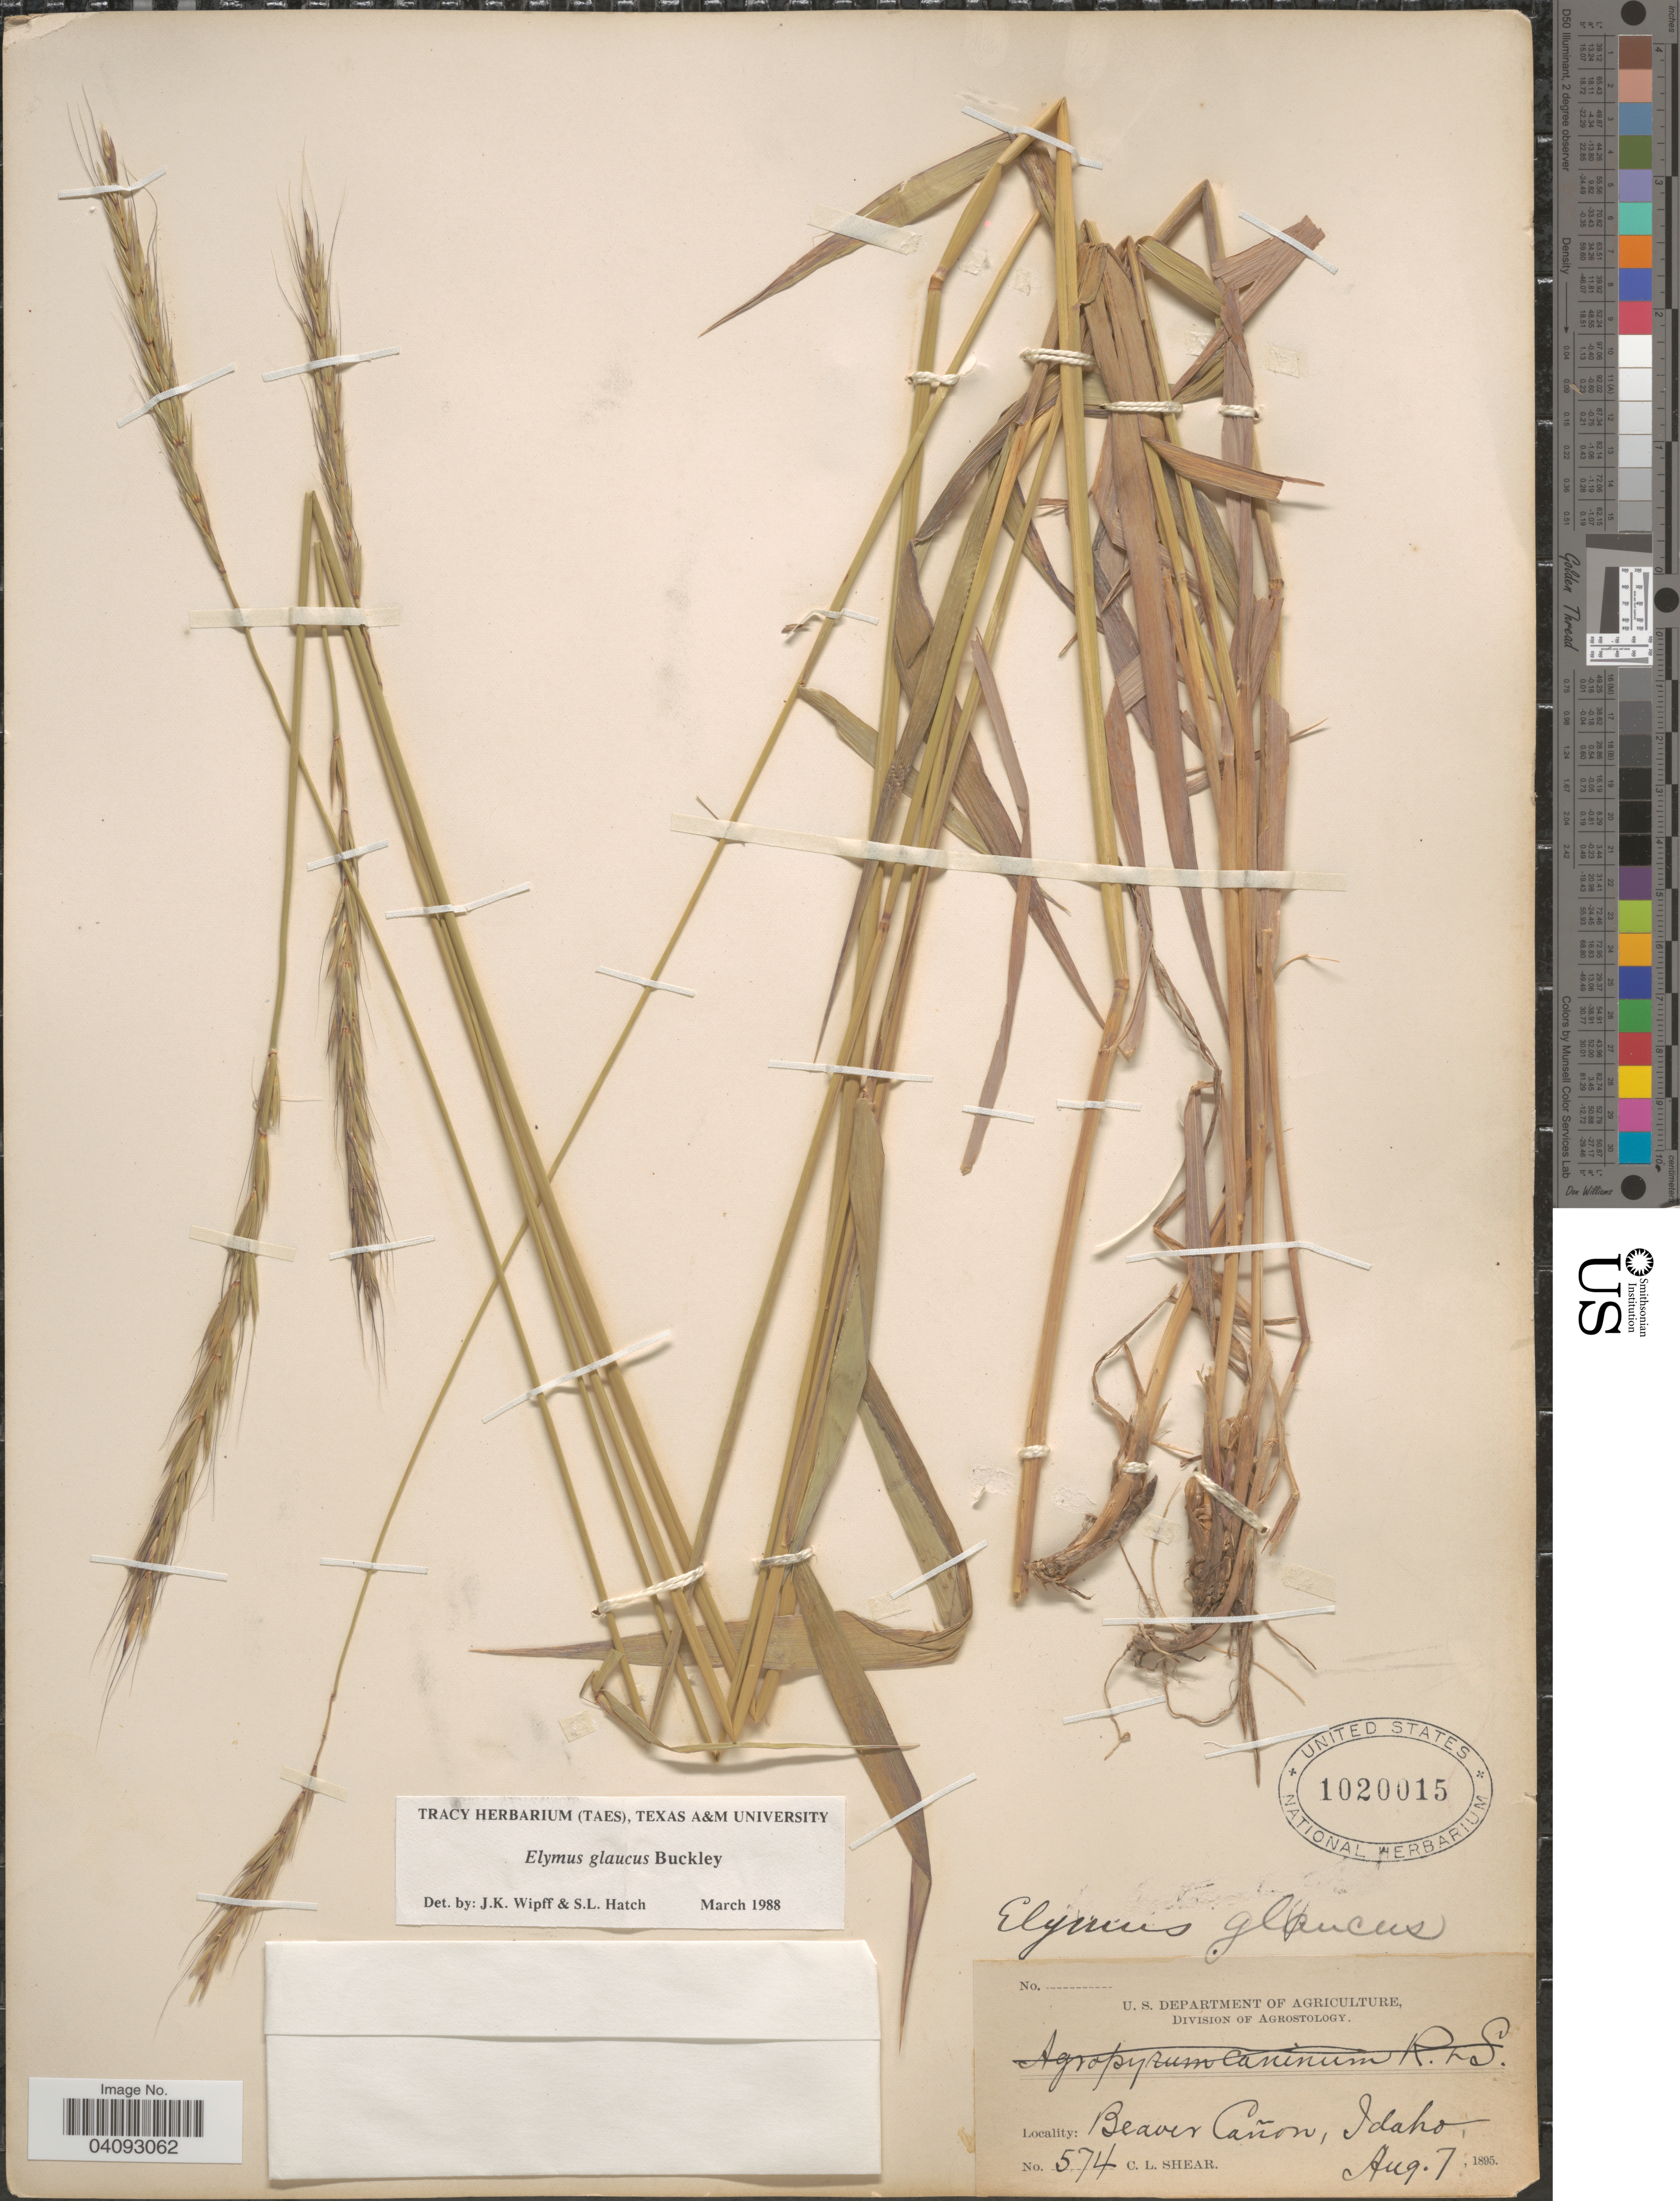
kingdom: Plantae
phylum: Tracheophyta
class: Liliopsida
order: Poales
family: Poaceae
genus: Elymus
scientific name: Elymus glaucus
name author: Buckley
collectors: C. L. Shear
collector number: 574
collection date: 1895-08-07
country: United States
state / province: Idaho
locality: Beaver Cañon.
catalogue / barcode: US 1020015